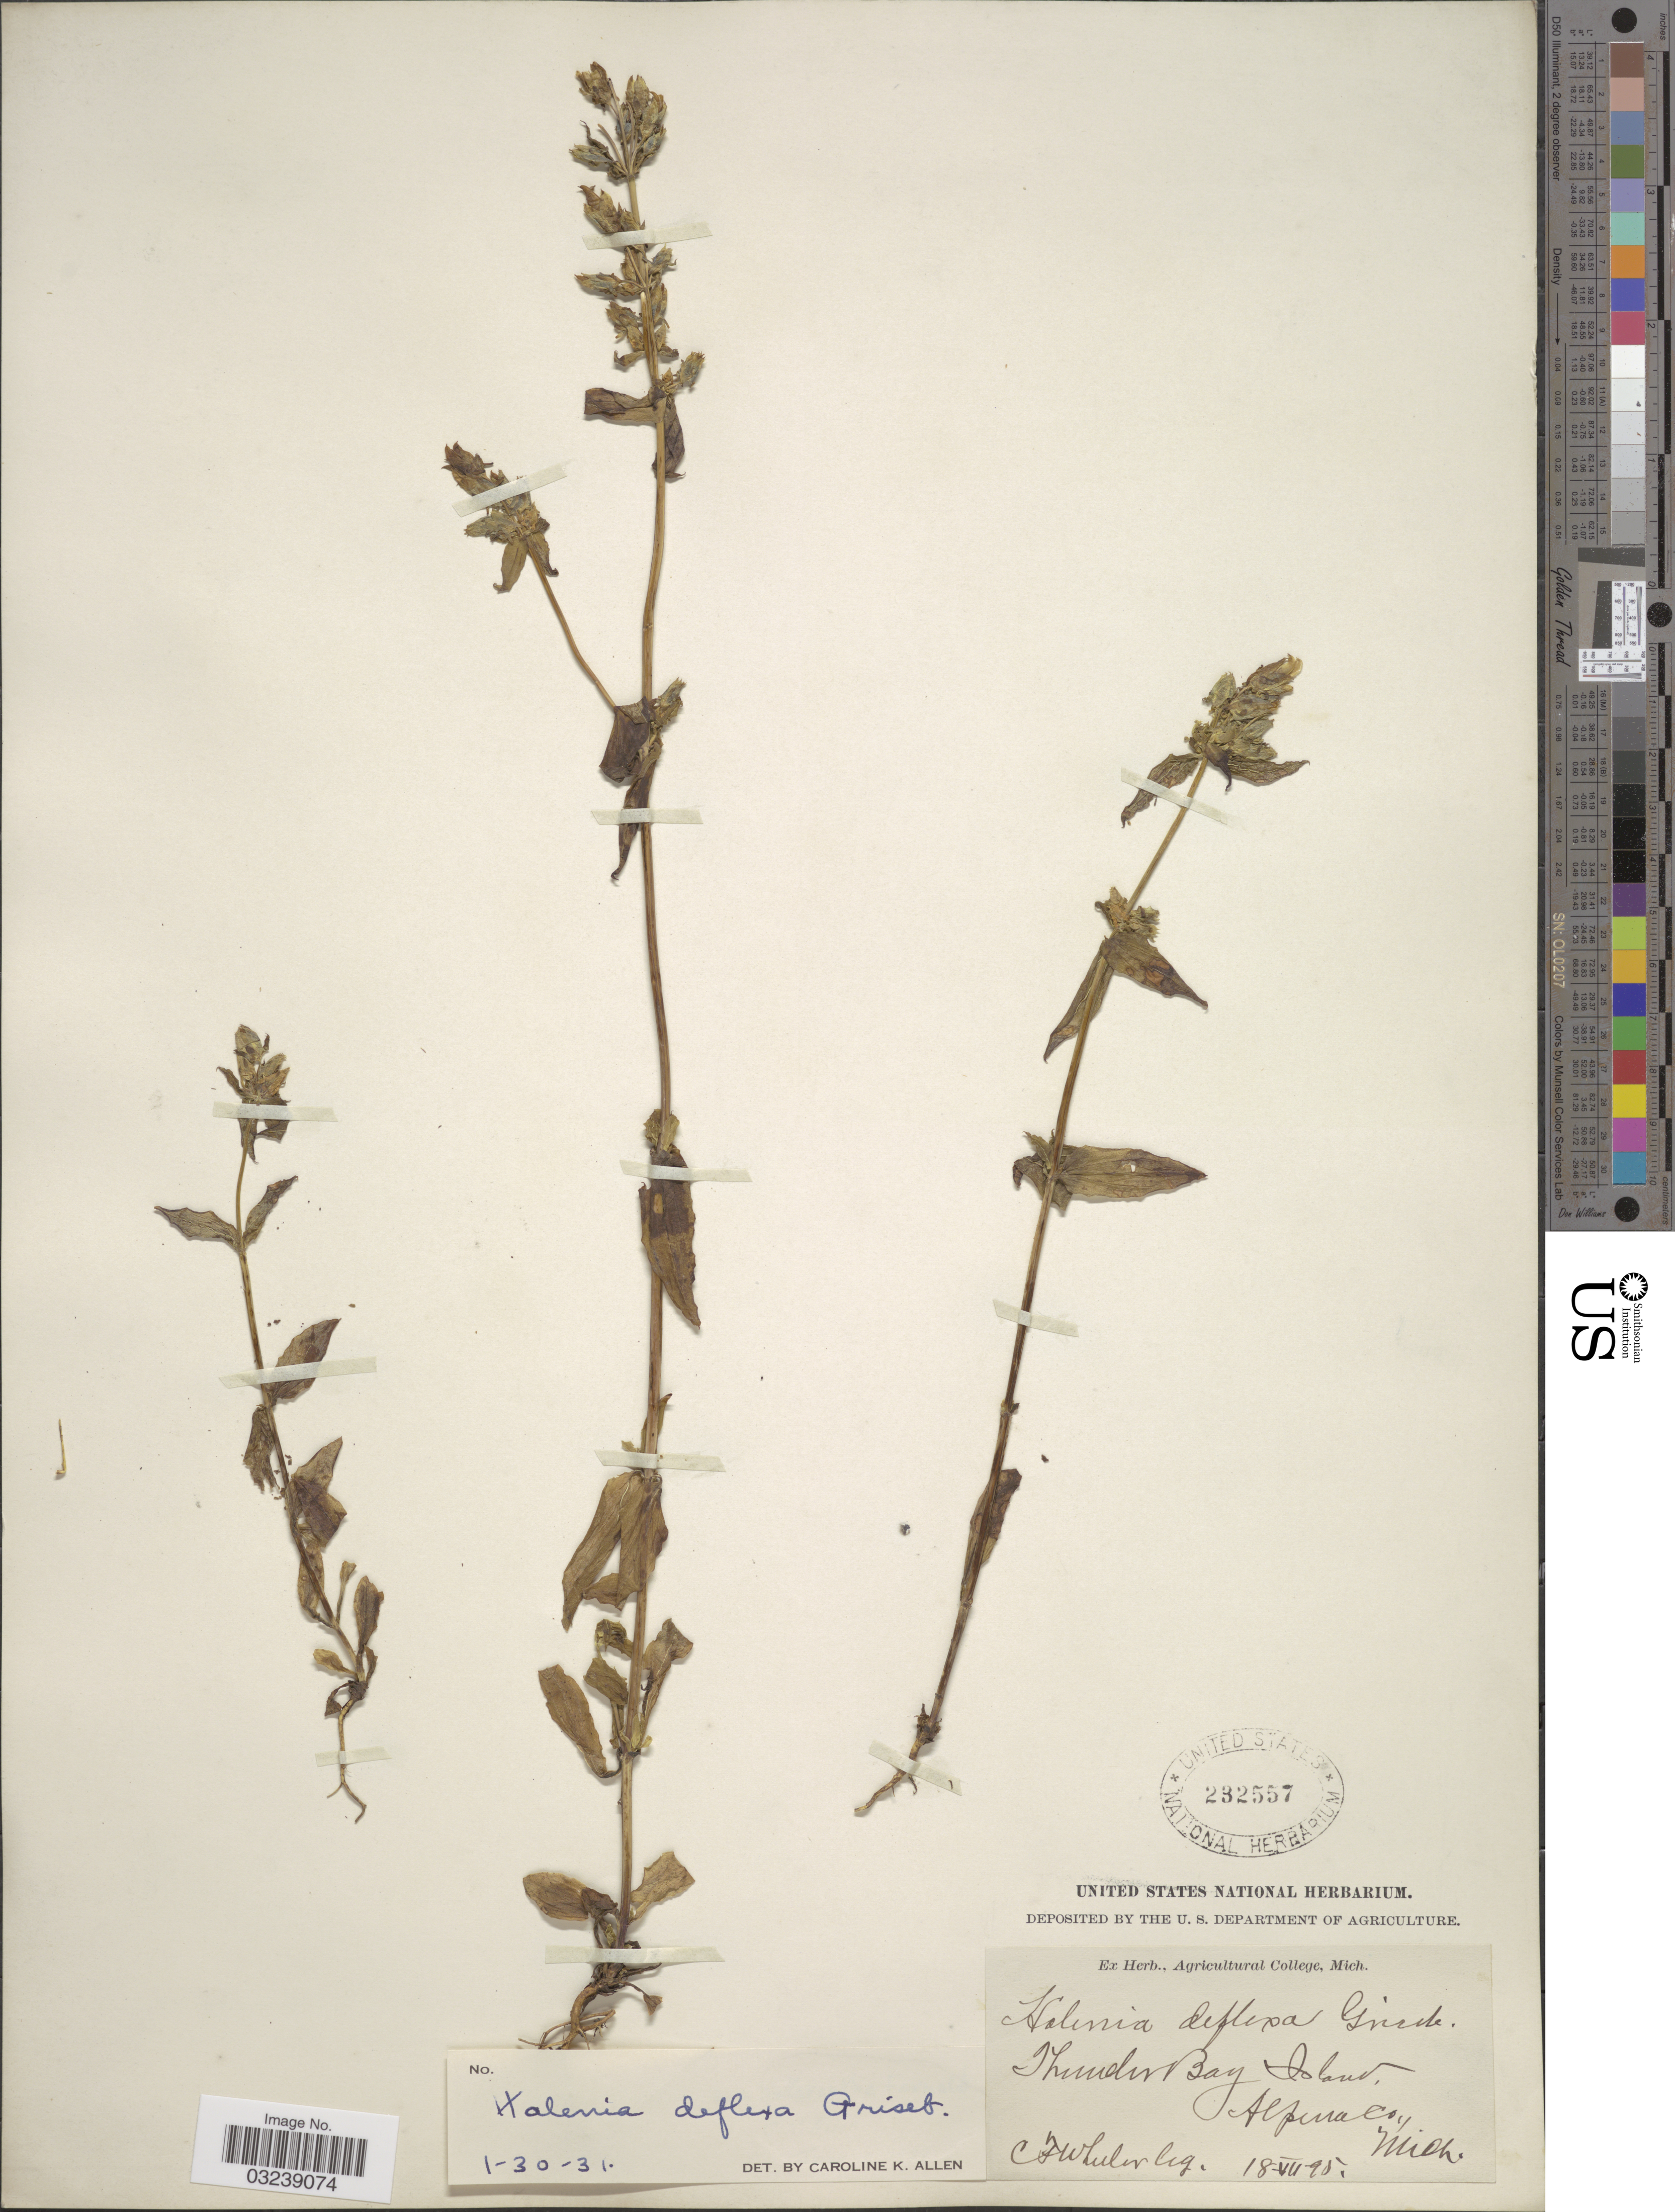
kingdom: Plantae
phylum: Tracheophyta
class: Magnoliopsida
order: Gentianales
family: Gentianaceae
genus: Halenia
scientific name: Halenia deflexa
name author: (Sm.) Griseb.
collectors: C. Wheeler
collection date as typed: Transcribed d/m/y: 18/7/95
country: United States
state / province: Michigan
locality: Thunder Bay Island, Alpena Co., Mich.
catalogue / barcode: US 232557